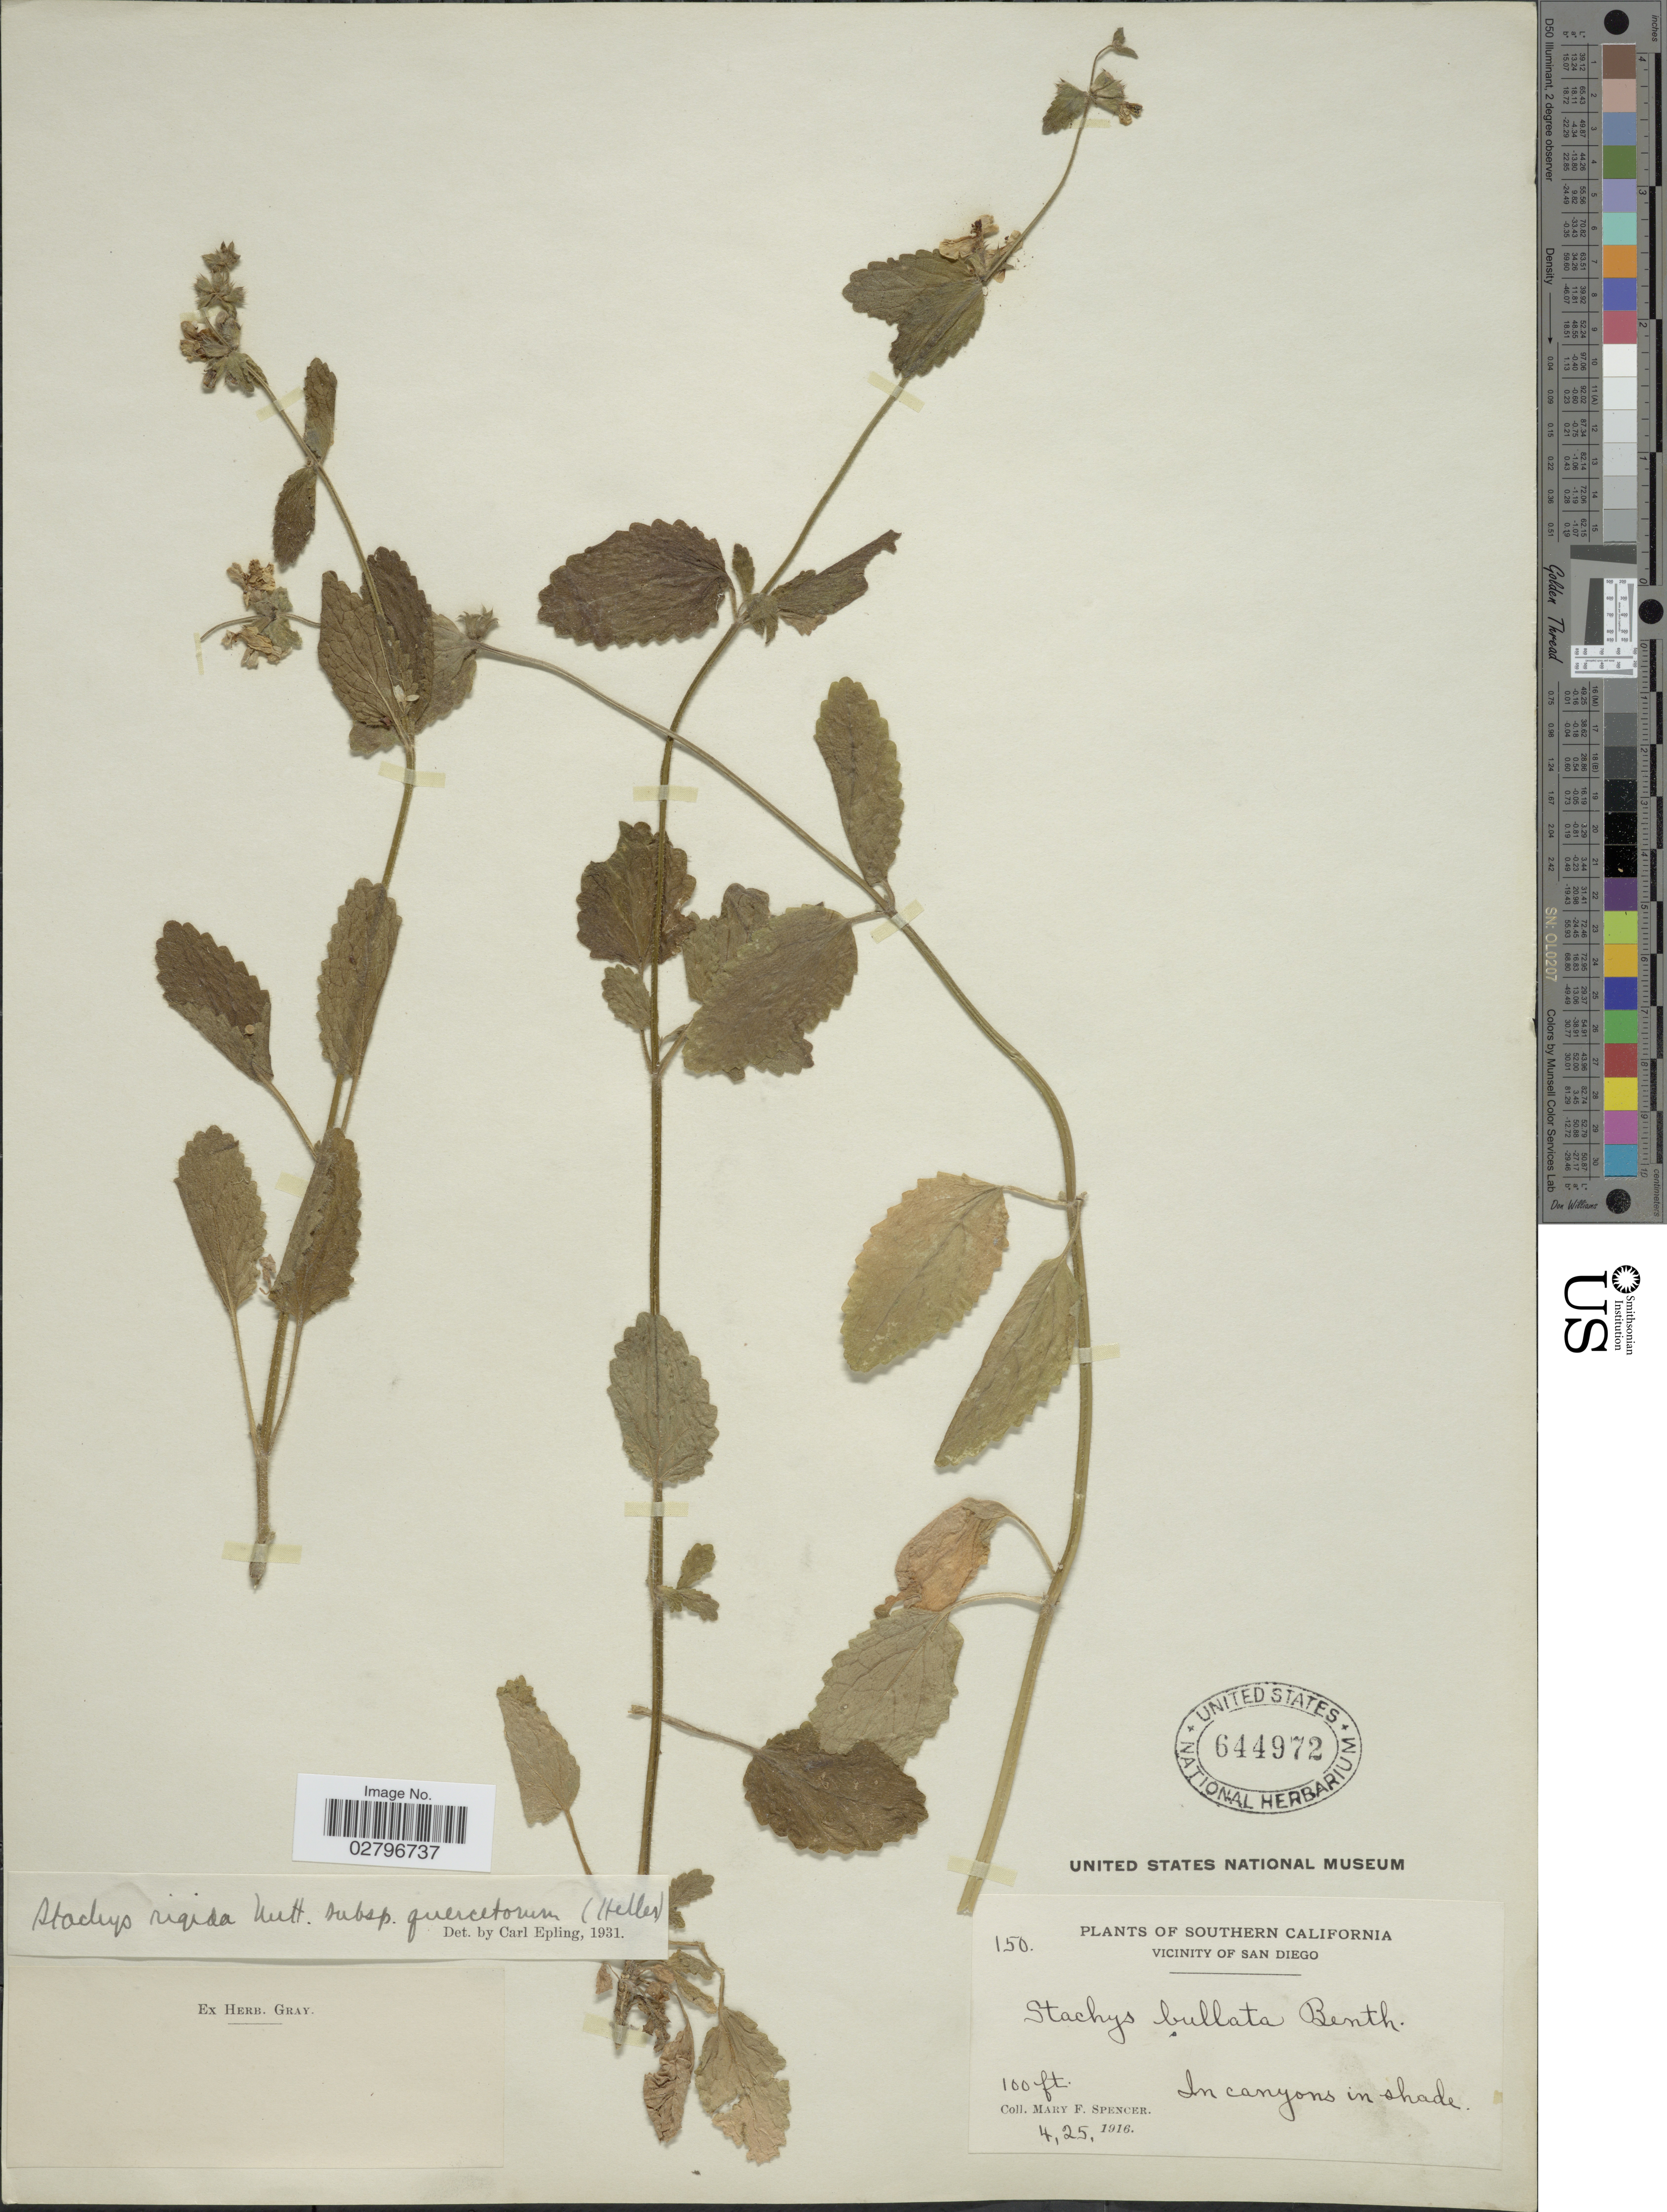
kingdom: Plantae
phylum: Tracheophyta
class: Magnoliopsida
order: Lamiales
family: Lamiaceae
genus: Stachys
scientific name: Stachys rigida subsp. quercetorum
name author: (A. Heller) Epling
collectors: M. Spencer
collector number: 150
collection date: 1916-04-25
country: United States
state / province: California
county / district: San Diego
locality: Southern California, Vicinity of San Diego, In canyons in shade.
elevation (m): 30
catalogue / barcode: US 644972